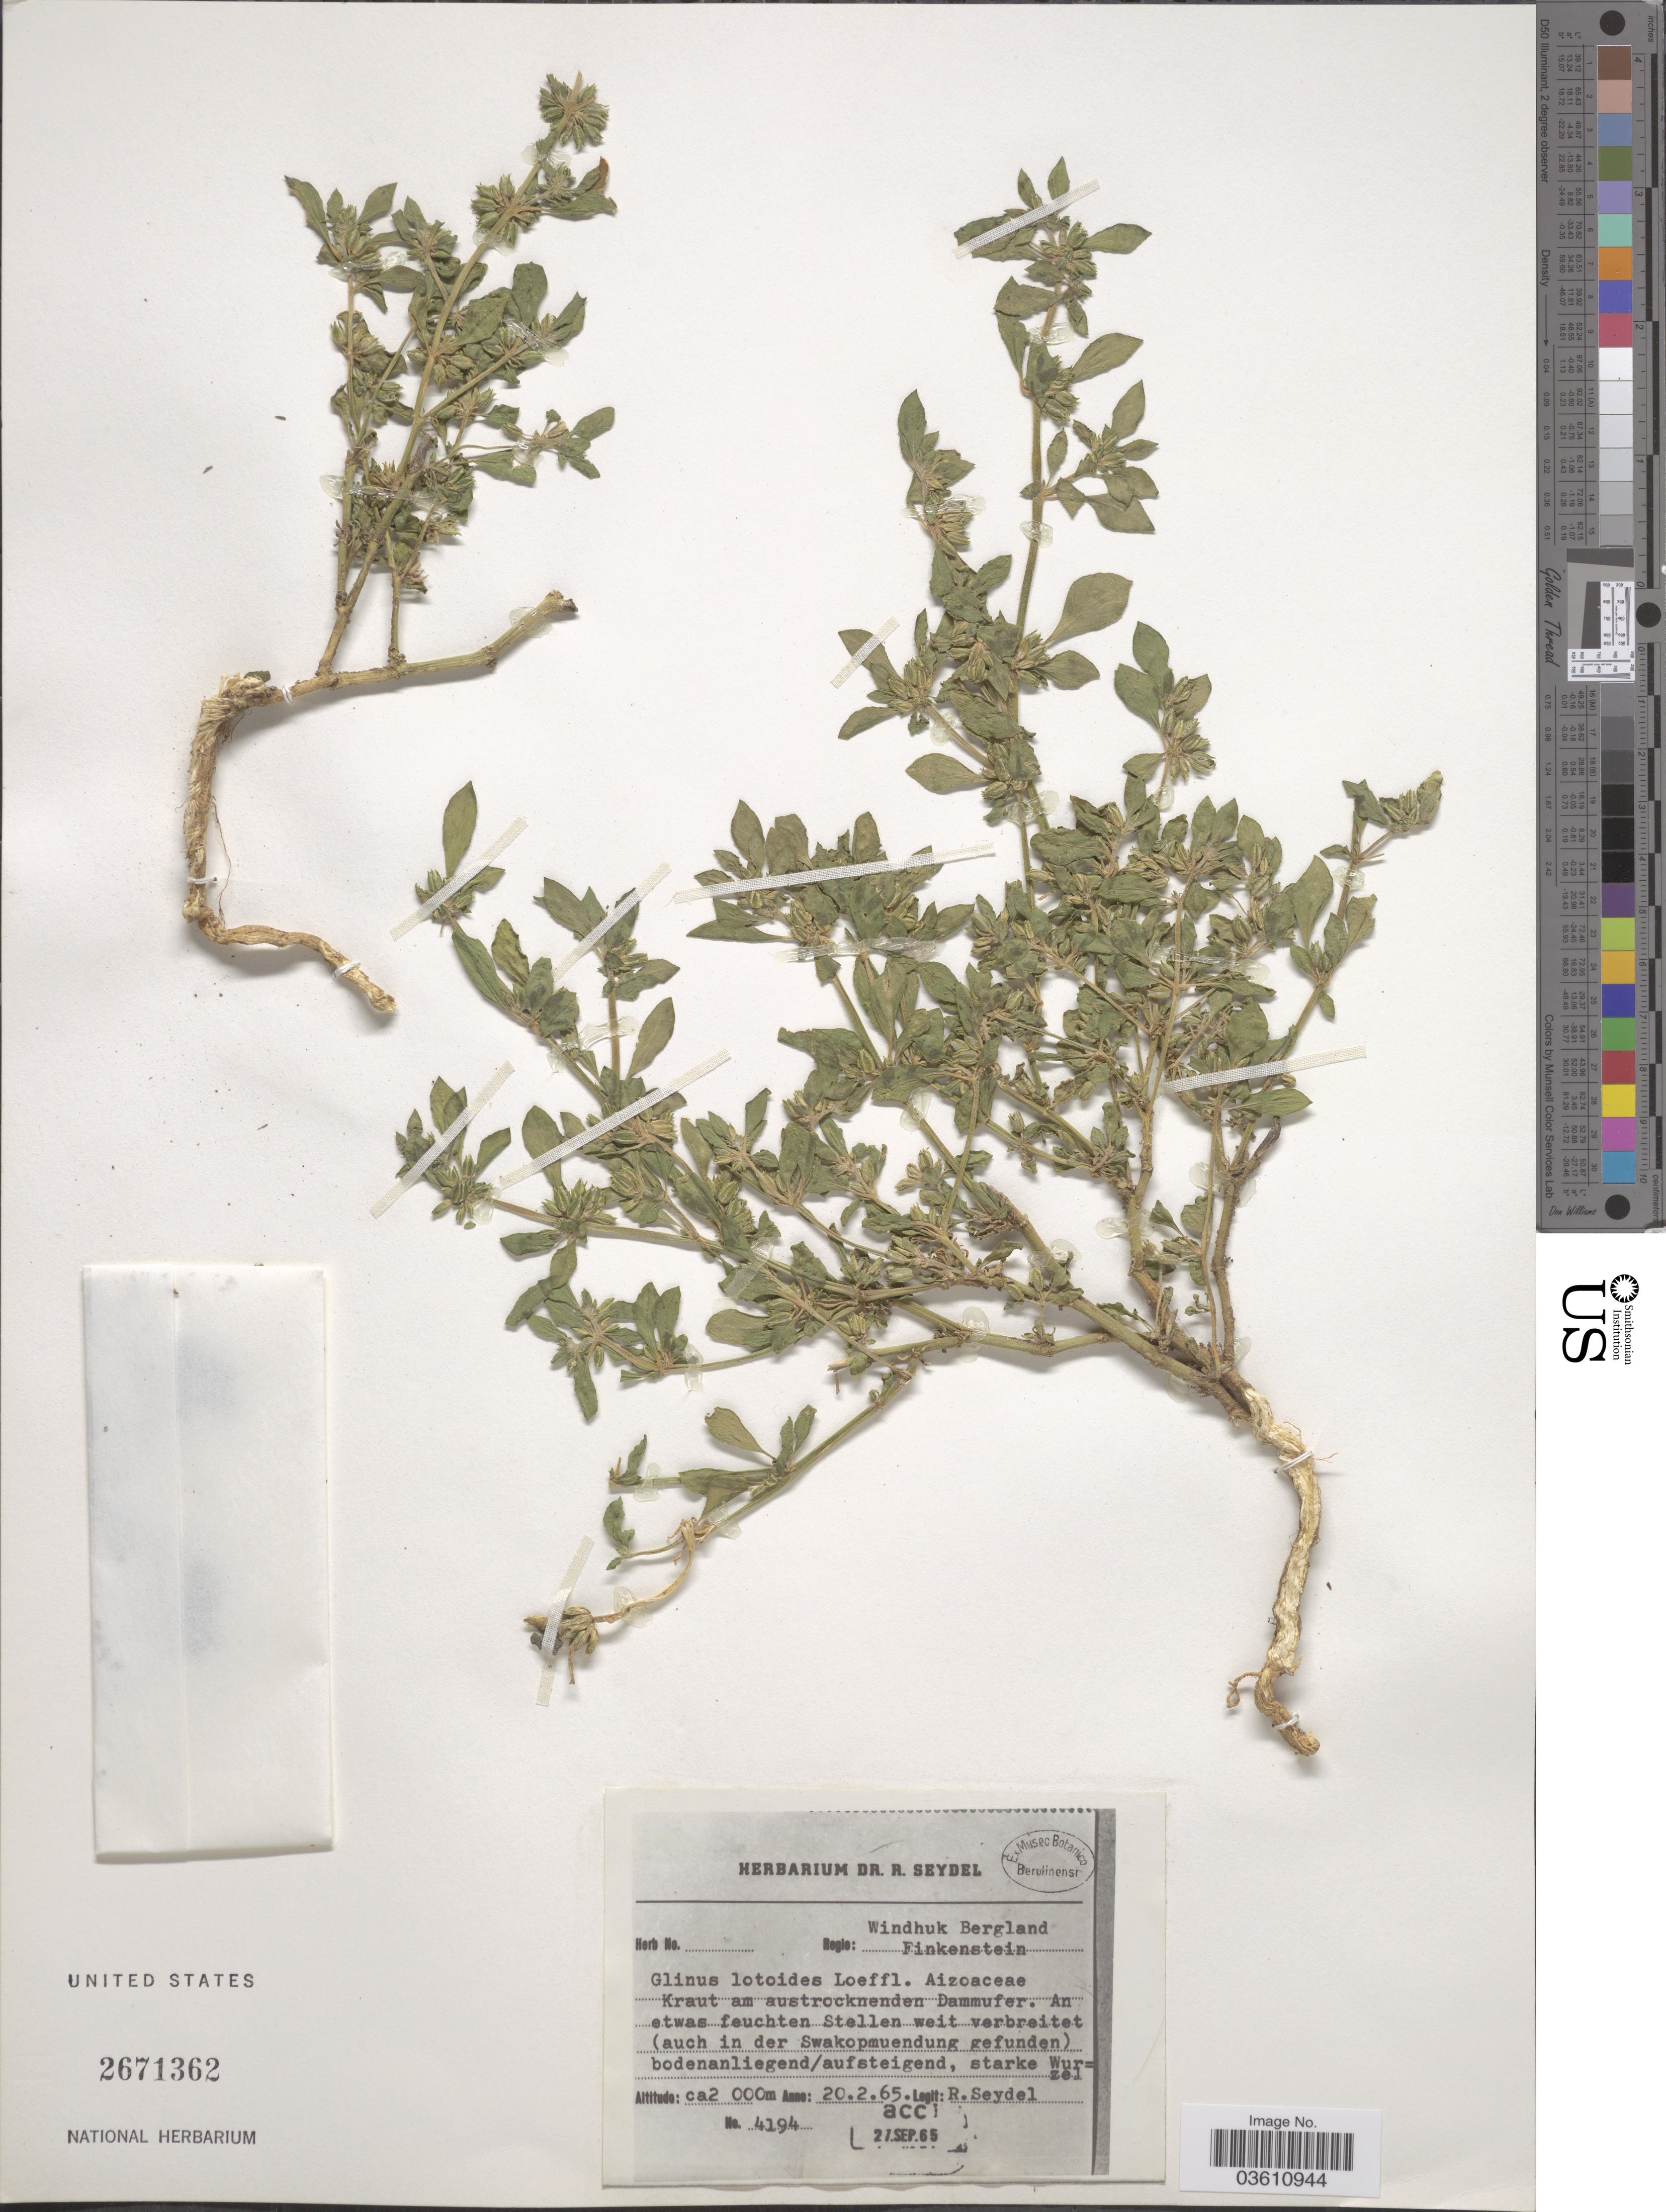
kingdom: Plantae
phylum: Tracheophyta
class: Magnoliopsida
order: Caryophyllales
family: Molluginaceae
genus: Glinus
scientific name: Glinus lotoides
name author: L.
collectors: R. Seydel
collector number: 4194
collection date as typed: Transcribed d/m/y: 27/9/65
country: Namibia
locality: Regio: Windhuk Bergland Finkenstein. Kraut am austrocknenden Dammufer.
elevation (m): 2000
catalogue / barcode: US 2671362